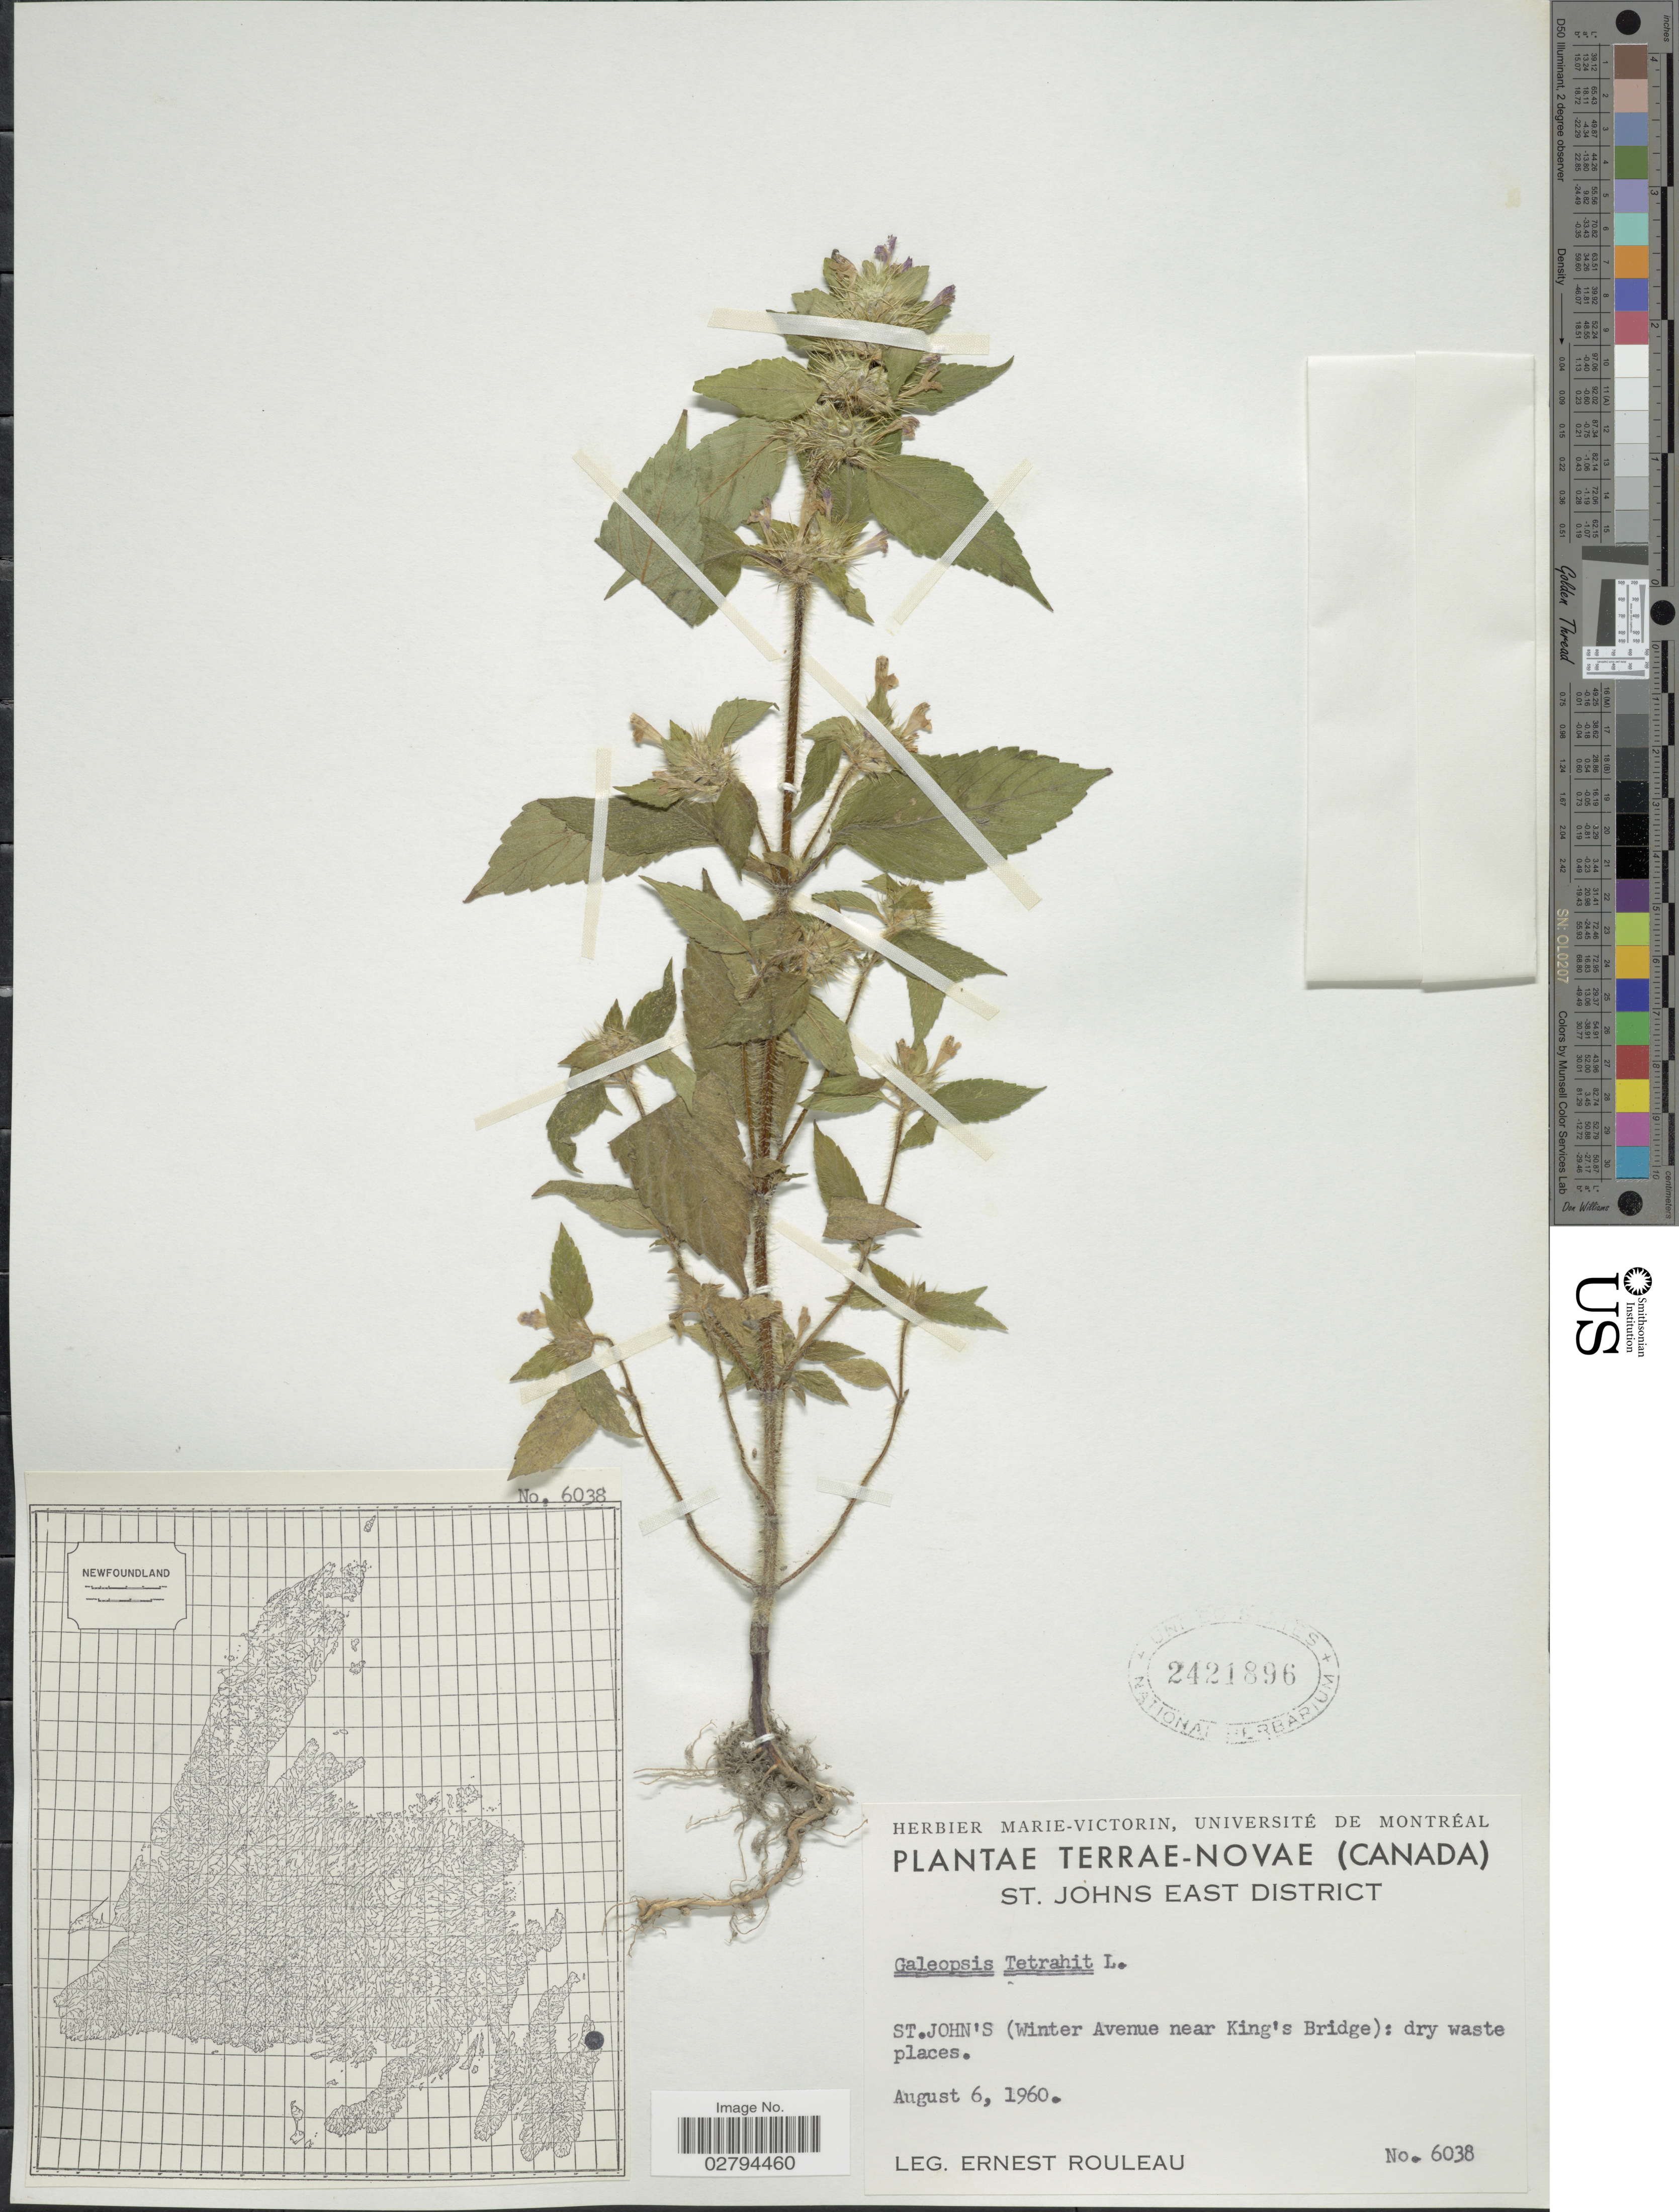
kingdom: Plantae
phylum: Tracheophyta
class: Magnoliopsida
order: Lamiales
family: Lamiaceae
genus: Galeopsis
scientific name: Galeopsis tetrahit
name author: L.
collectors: J. Rouleau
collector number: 6038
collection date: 1960-08-06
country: Canada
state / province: Newfoundland and Labrador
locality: Terrae-Novae. St. Johns East District. St. John's (Winter Avenue near King's Bridge).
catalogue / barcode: US 2421896